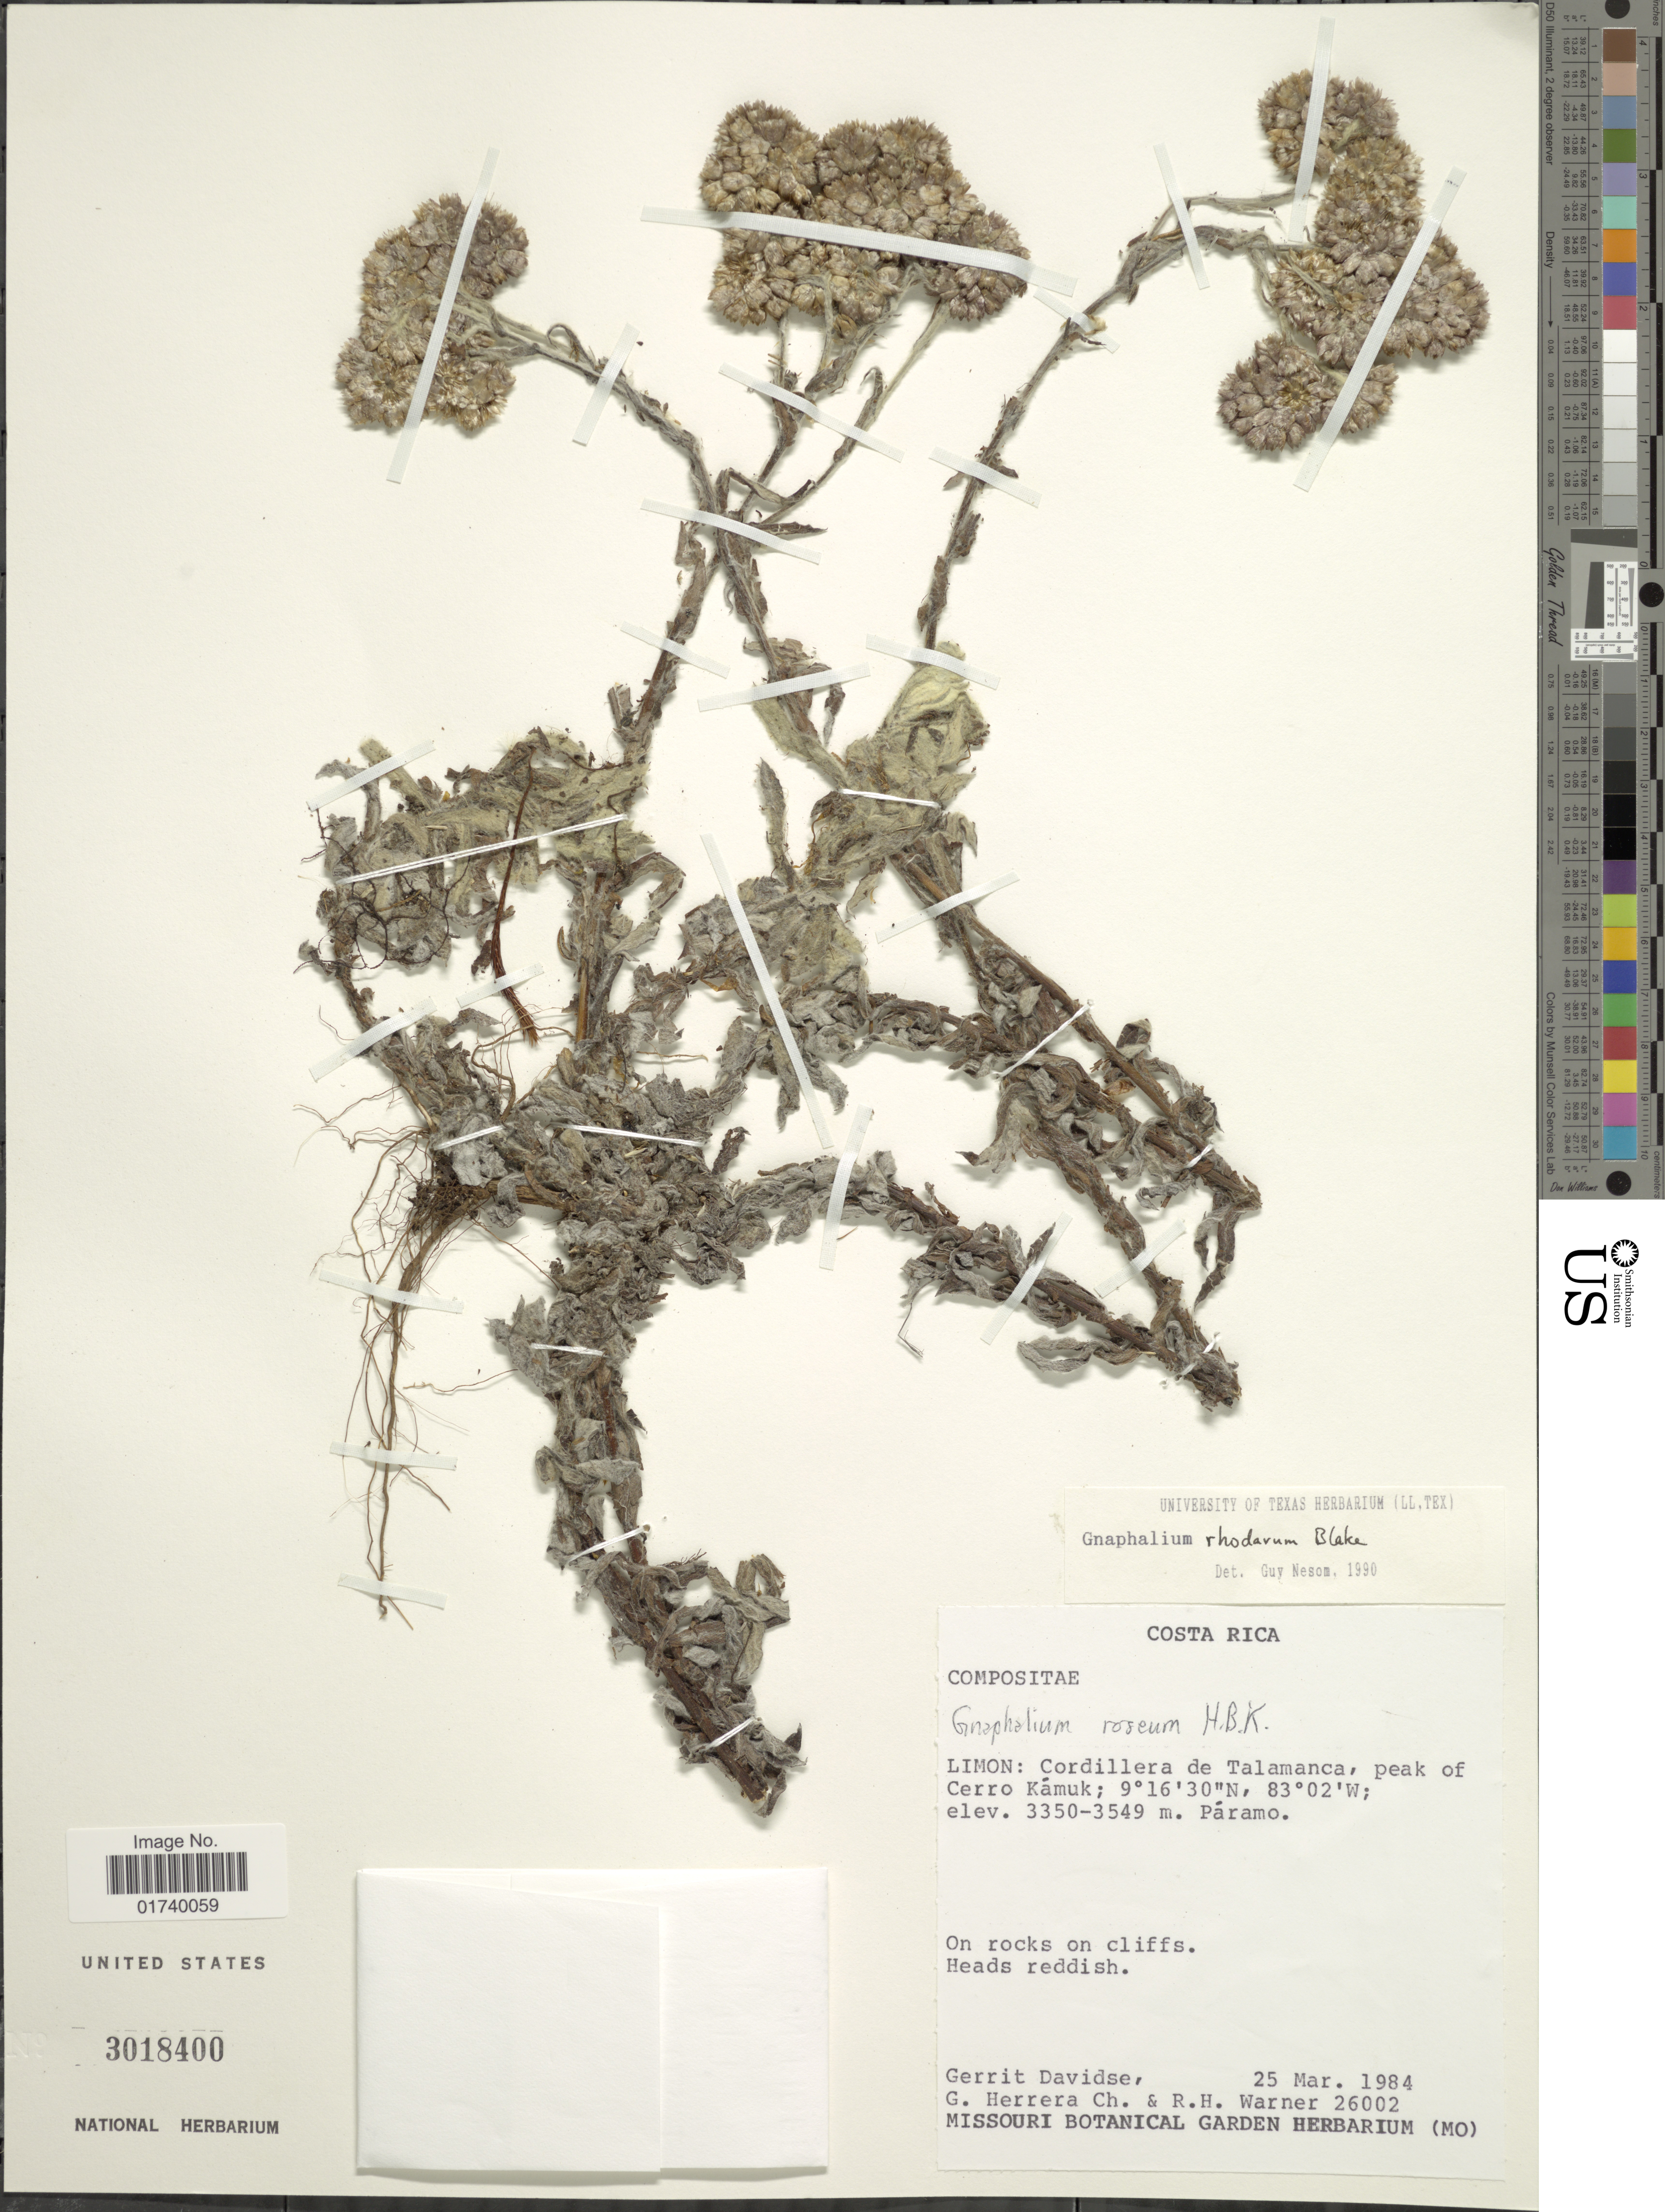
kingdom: Plantae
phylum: Tracheophyta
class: Magnoliopsida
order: Asterales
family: Asteraceae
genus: Pseudognaphalium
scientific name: Pseudognaphalium rhodarum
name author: (S.F. Blake) Anderb.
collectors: G. Davidse, G. Herrera Ch. & R. H. Warner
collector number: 26002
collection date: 1984-03-25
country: Costa Rica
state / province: Limón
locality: Cordillera de Talamanca, peak of Cerro Kamuk.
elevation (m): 3350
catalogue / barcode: US 3018400